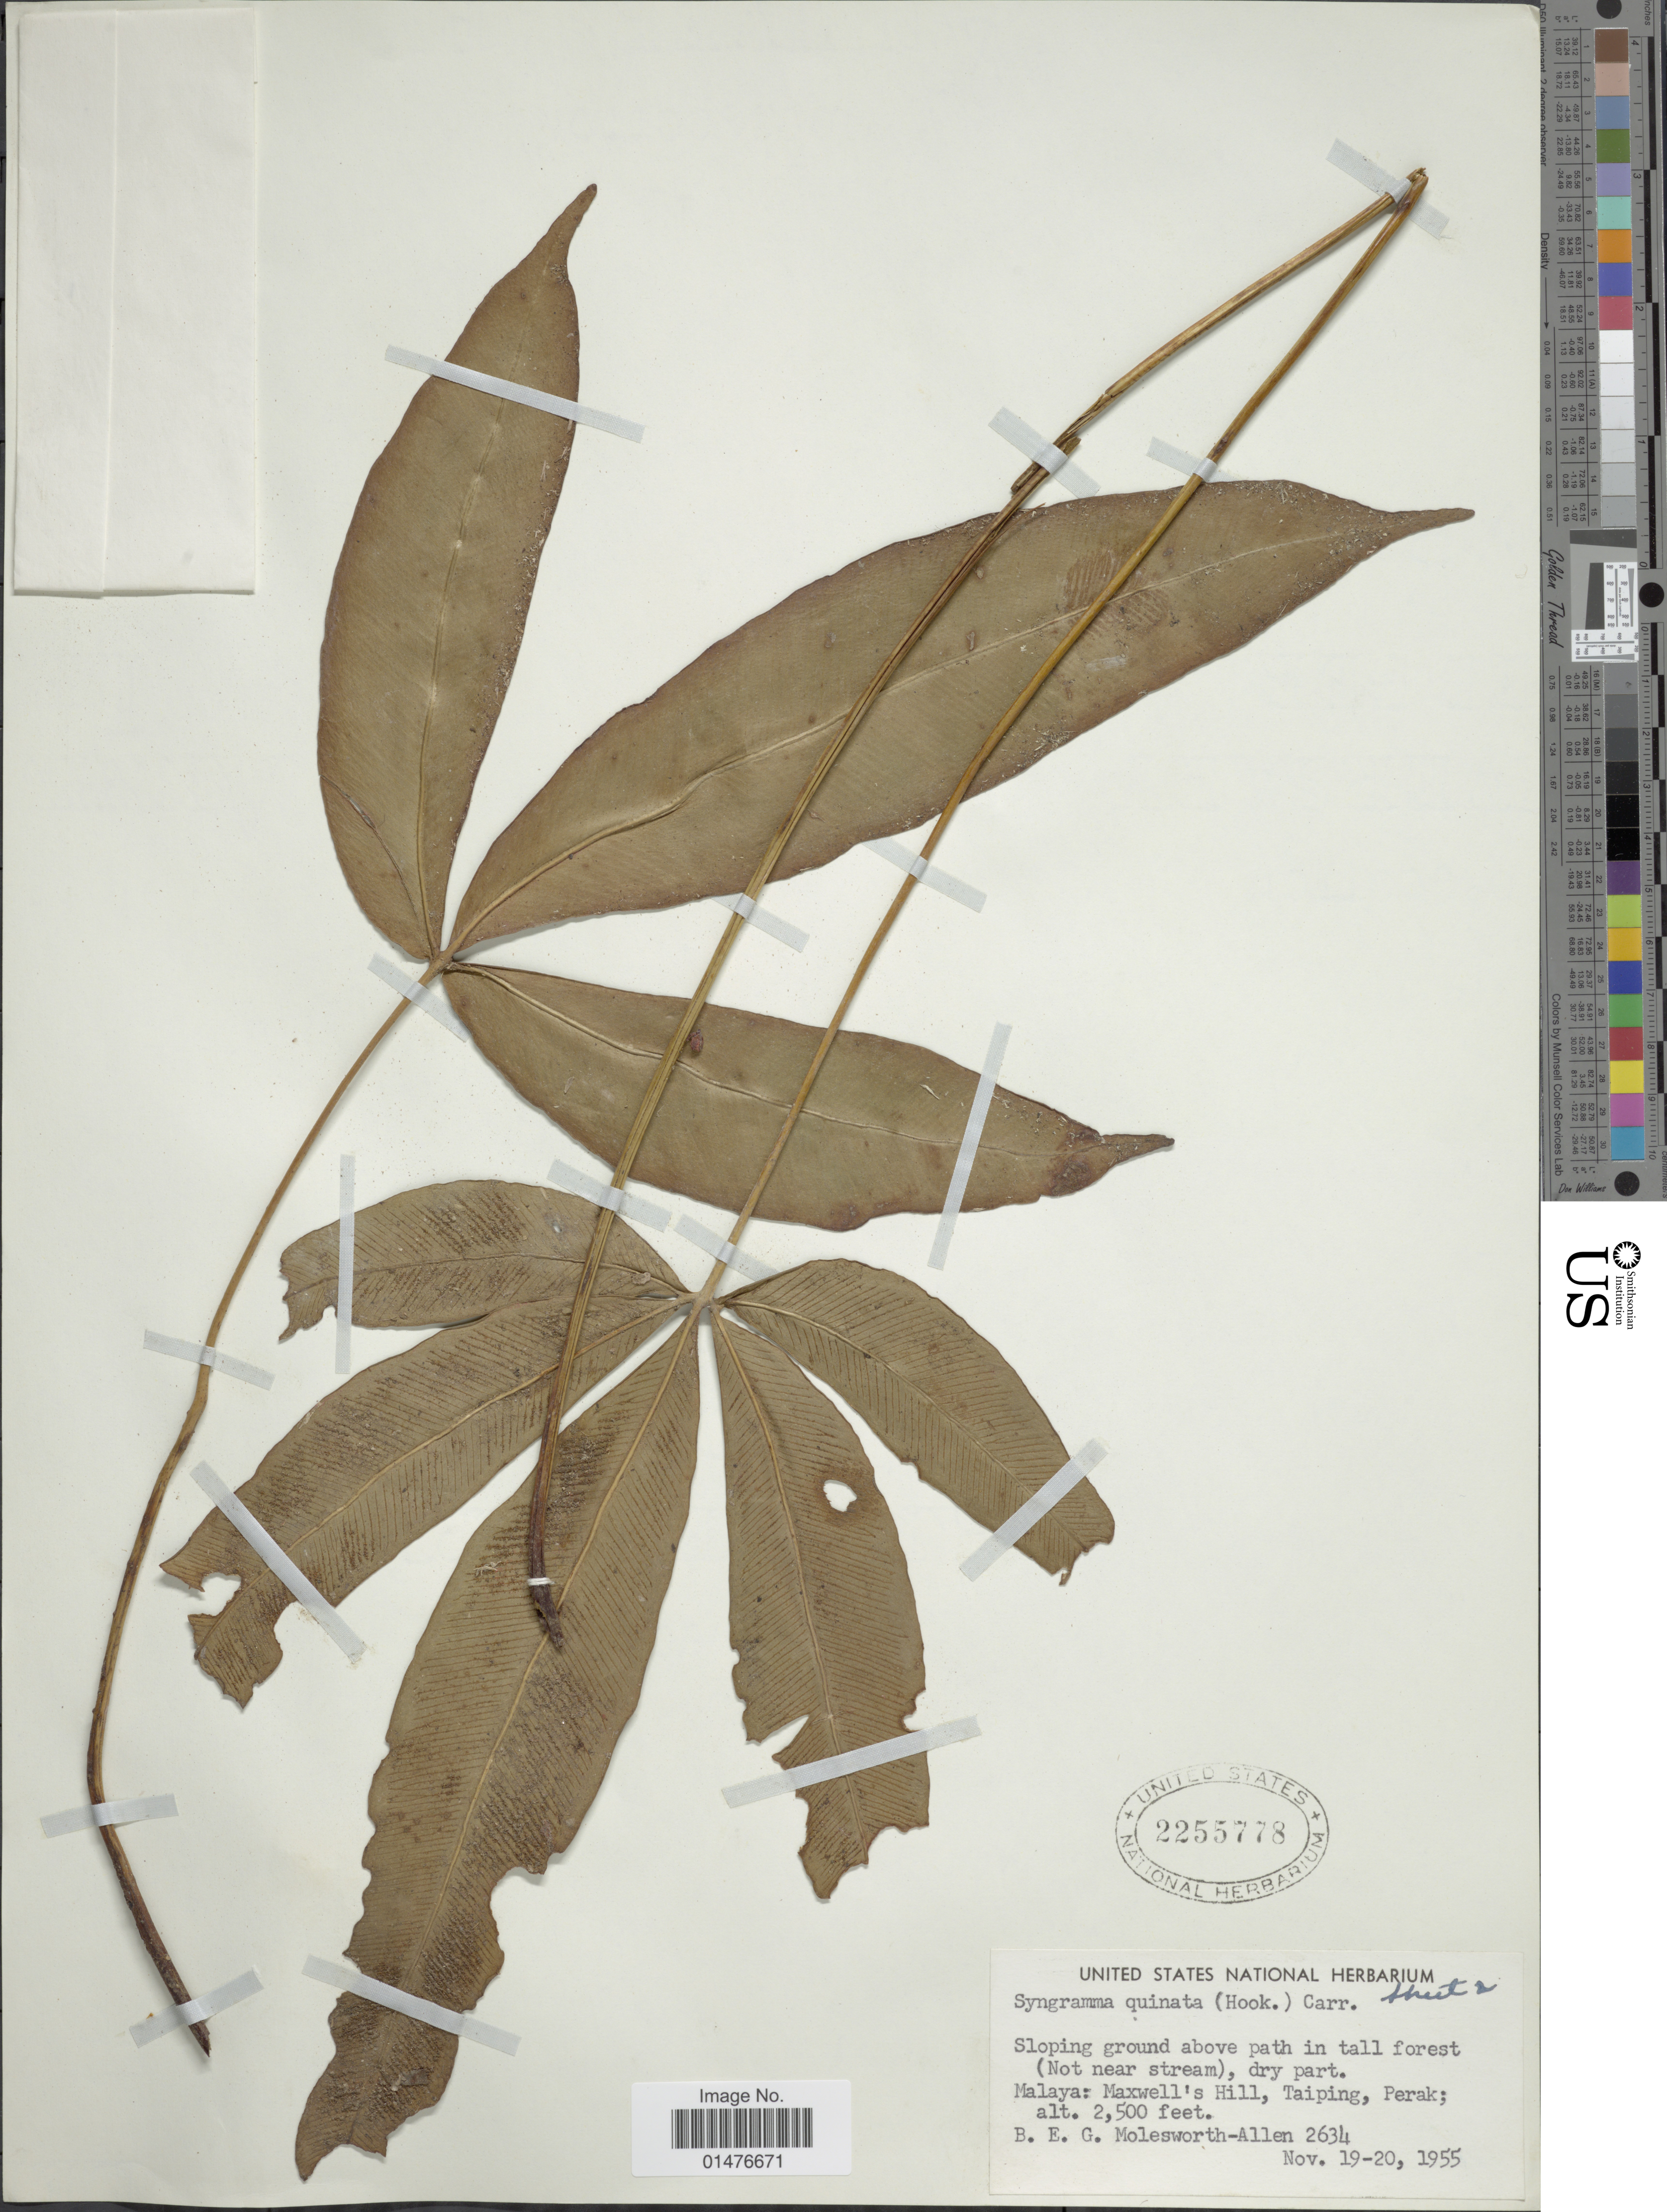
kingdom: Plantae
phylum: Tracheophyta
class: Polypodiopsida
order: Polypodiales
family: Pteridaceae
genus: Syngramma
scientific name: Syngramma quinata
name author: (Hook.) Carruth.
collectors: B. E. G. Molesworth-Allen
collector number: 2634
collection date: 1955-11-19/1955-11-20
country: Malaysia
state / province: Perak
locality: Malaya; Maxwell's Hill, Taiping, Perak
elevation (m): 762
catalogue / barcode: US 2255778